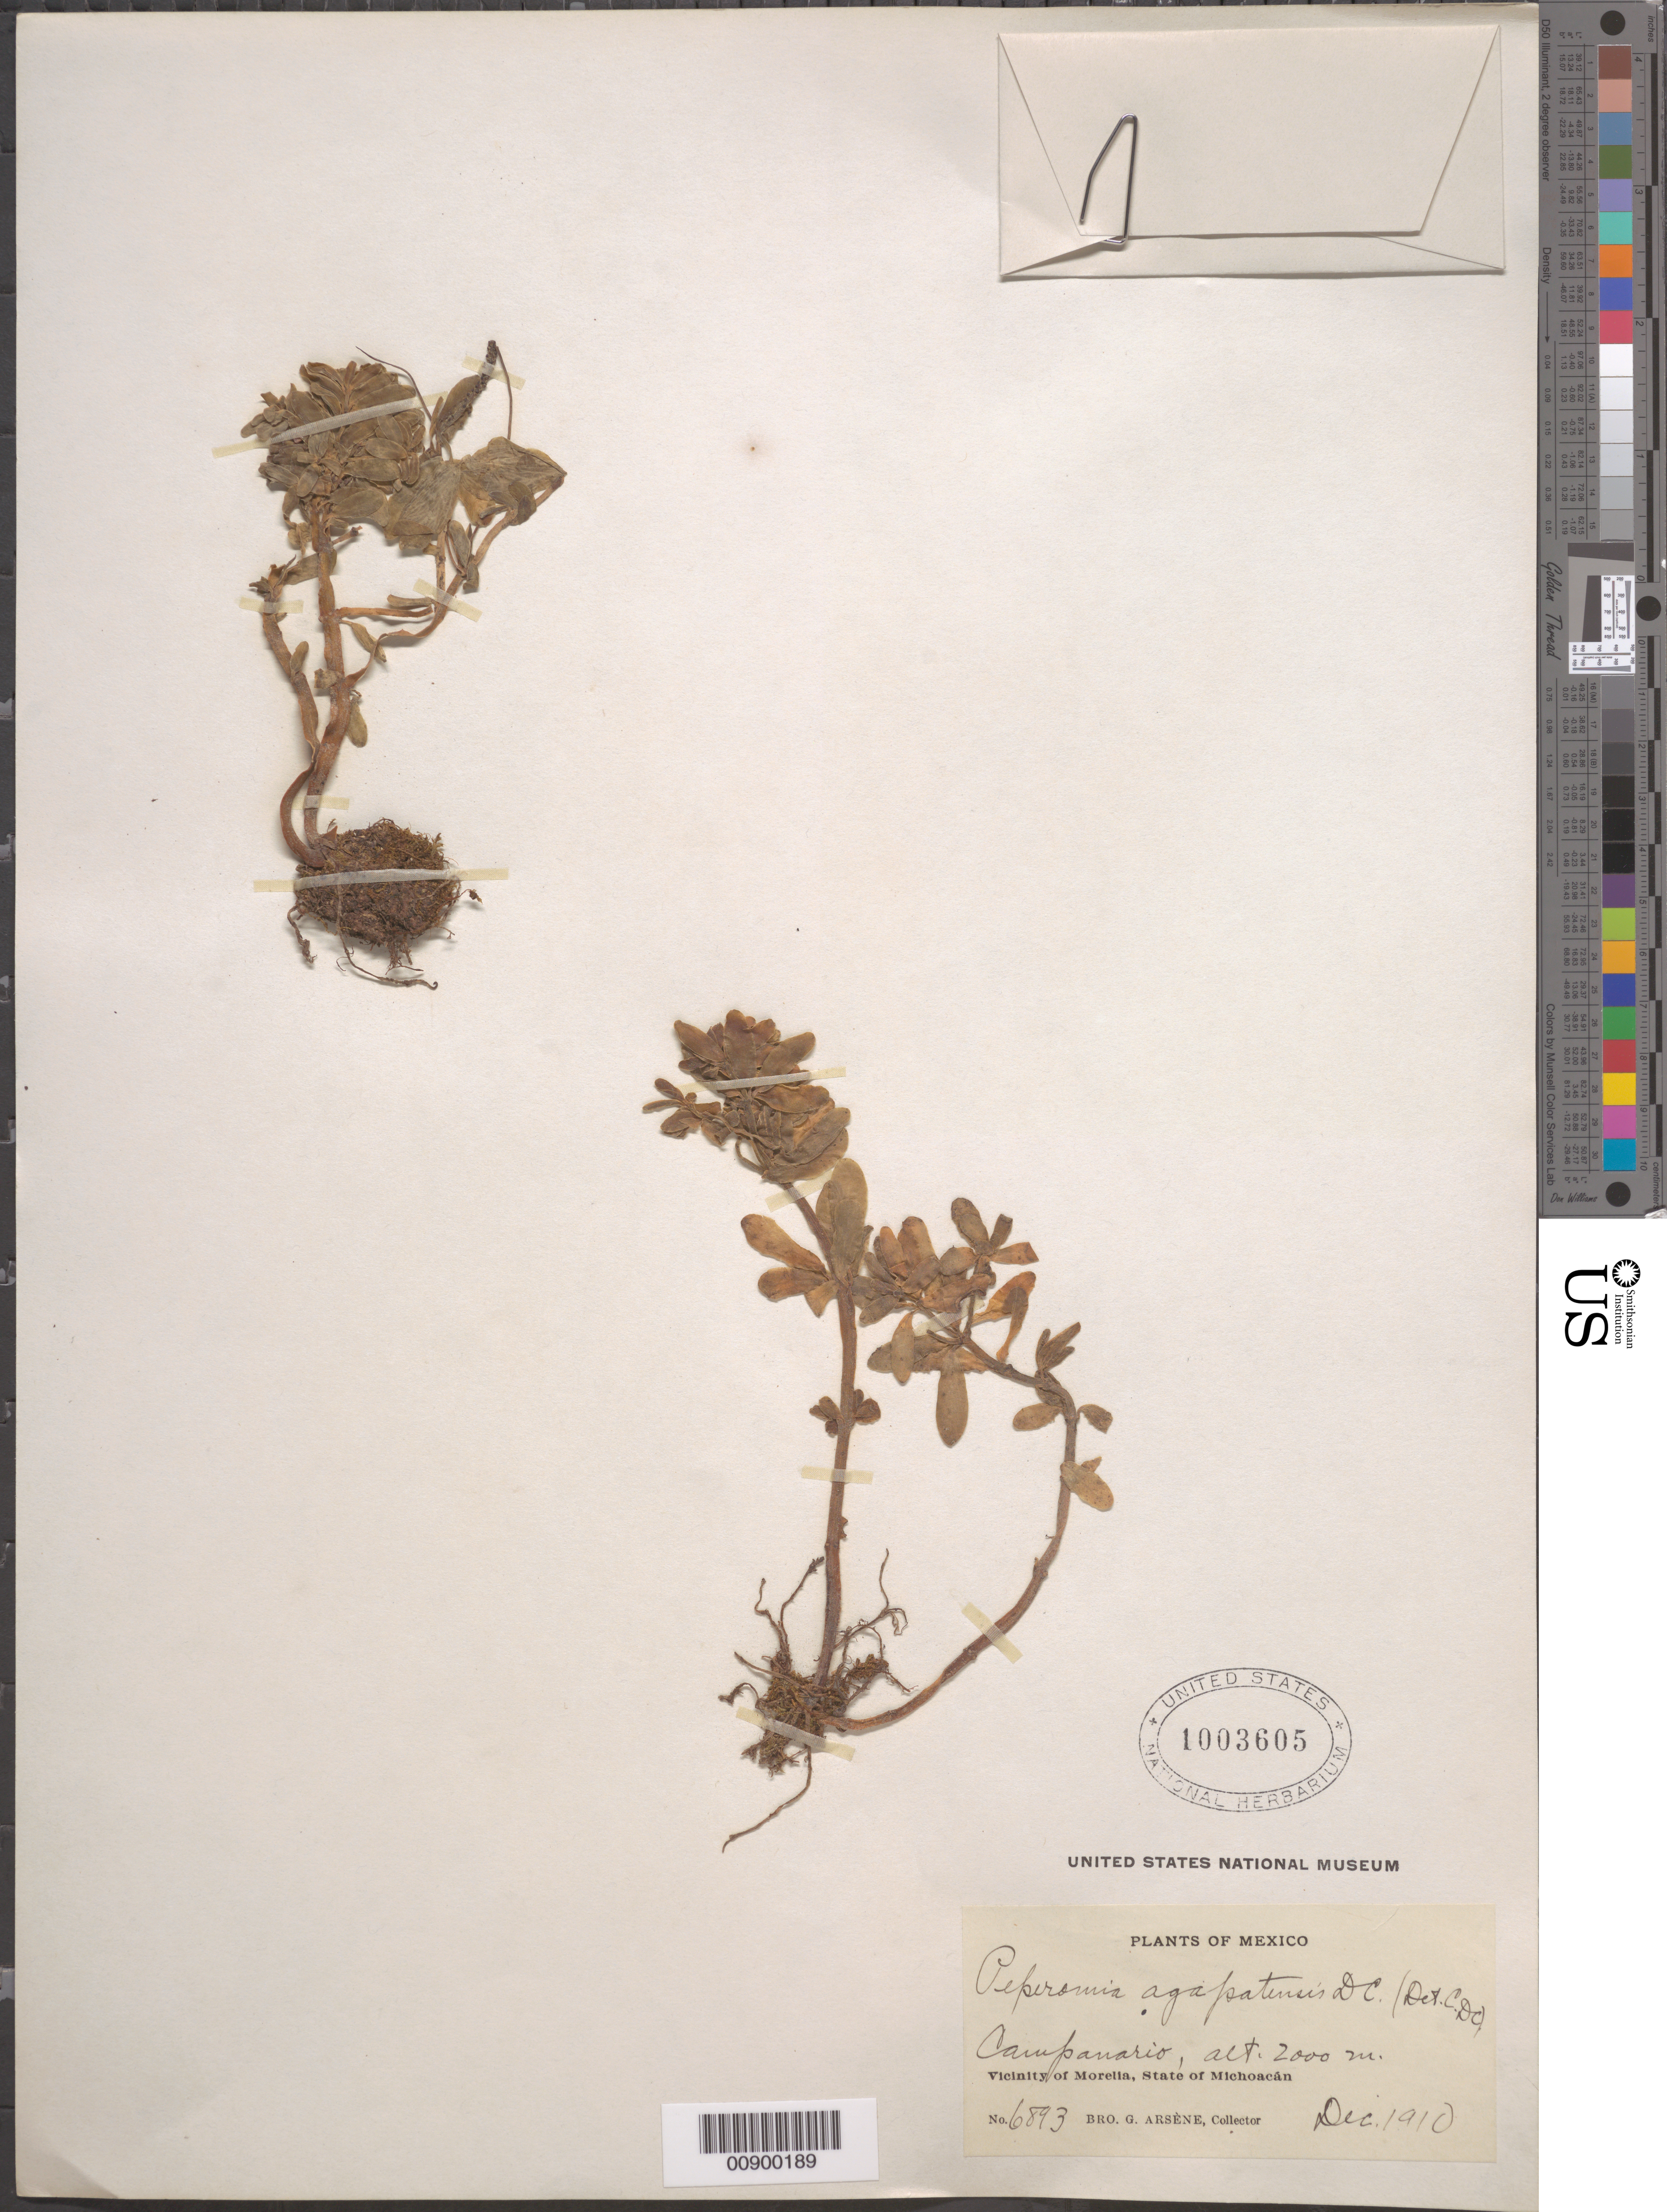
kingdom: Plantae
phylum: Tracheophyta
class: Magnoliopsida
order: Piperales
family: Piperaceae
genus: Peperomia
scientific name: Peperomia agapatensis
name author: C. DC.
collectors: Bro. G. Arsène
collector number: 6893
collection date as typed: Dec 1910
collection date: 1910-12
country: Mexico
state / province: Michoacán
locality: Campanario. Vicinity of Morelia, State of Michoacán.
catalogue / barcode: US 1003605